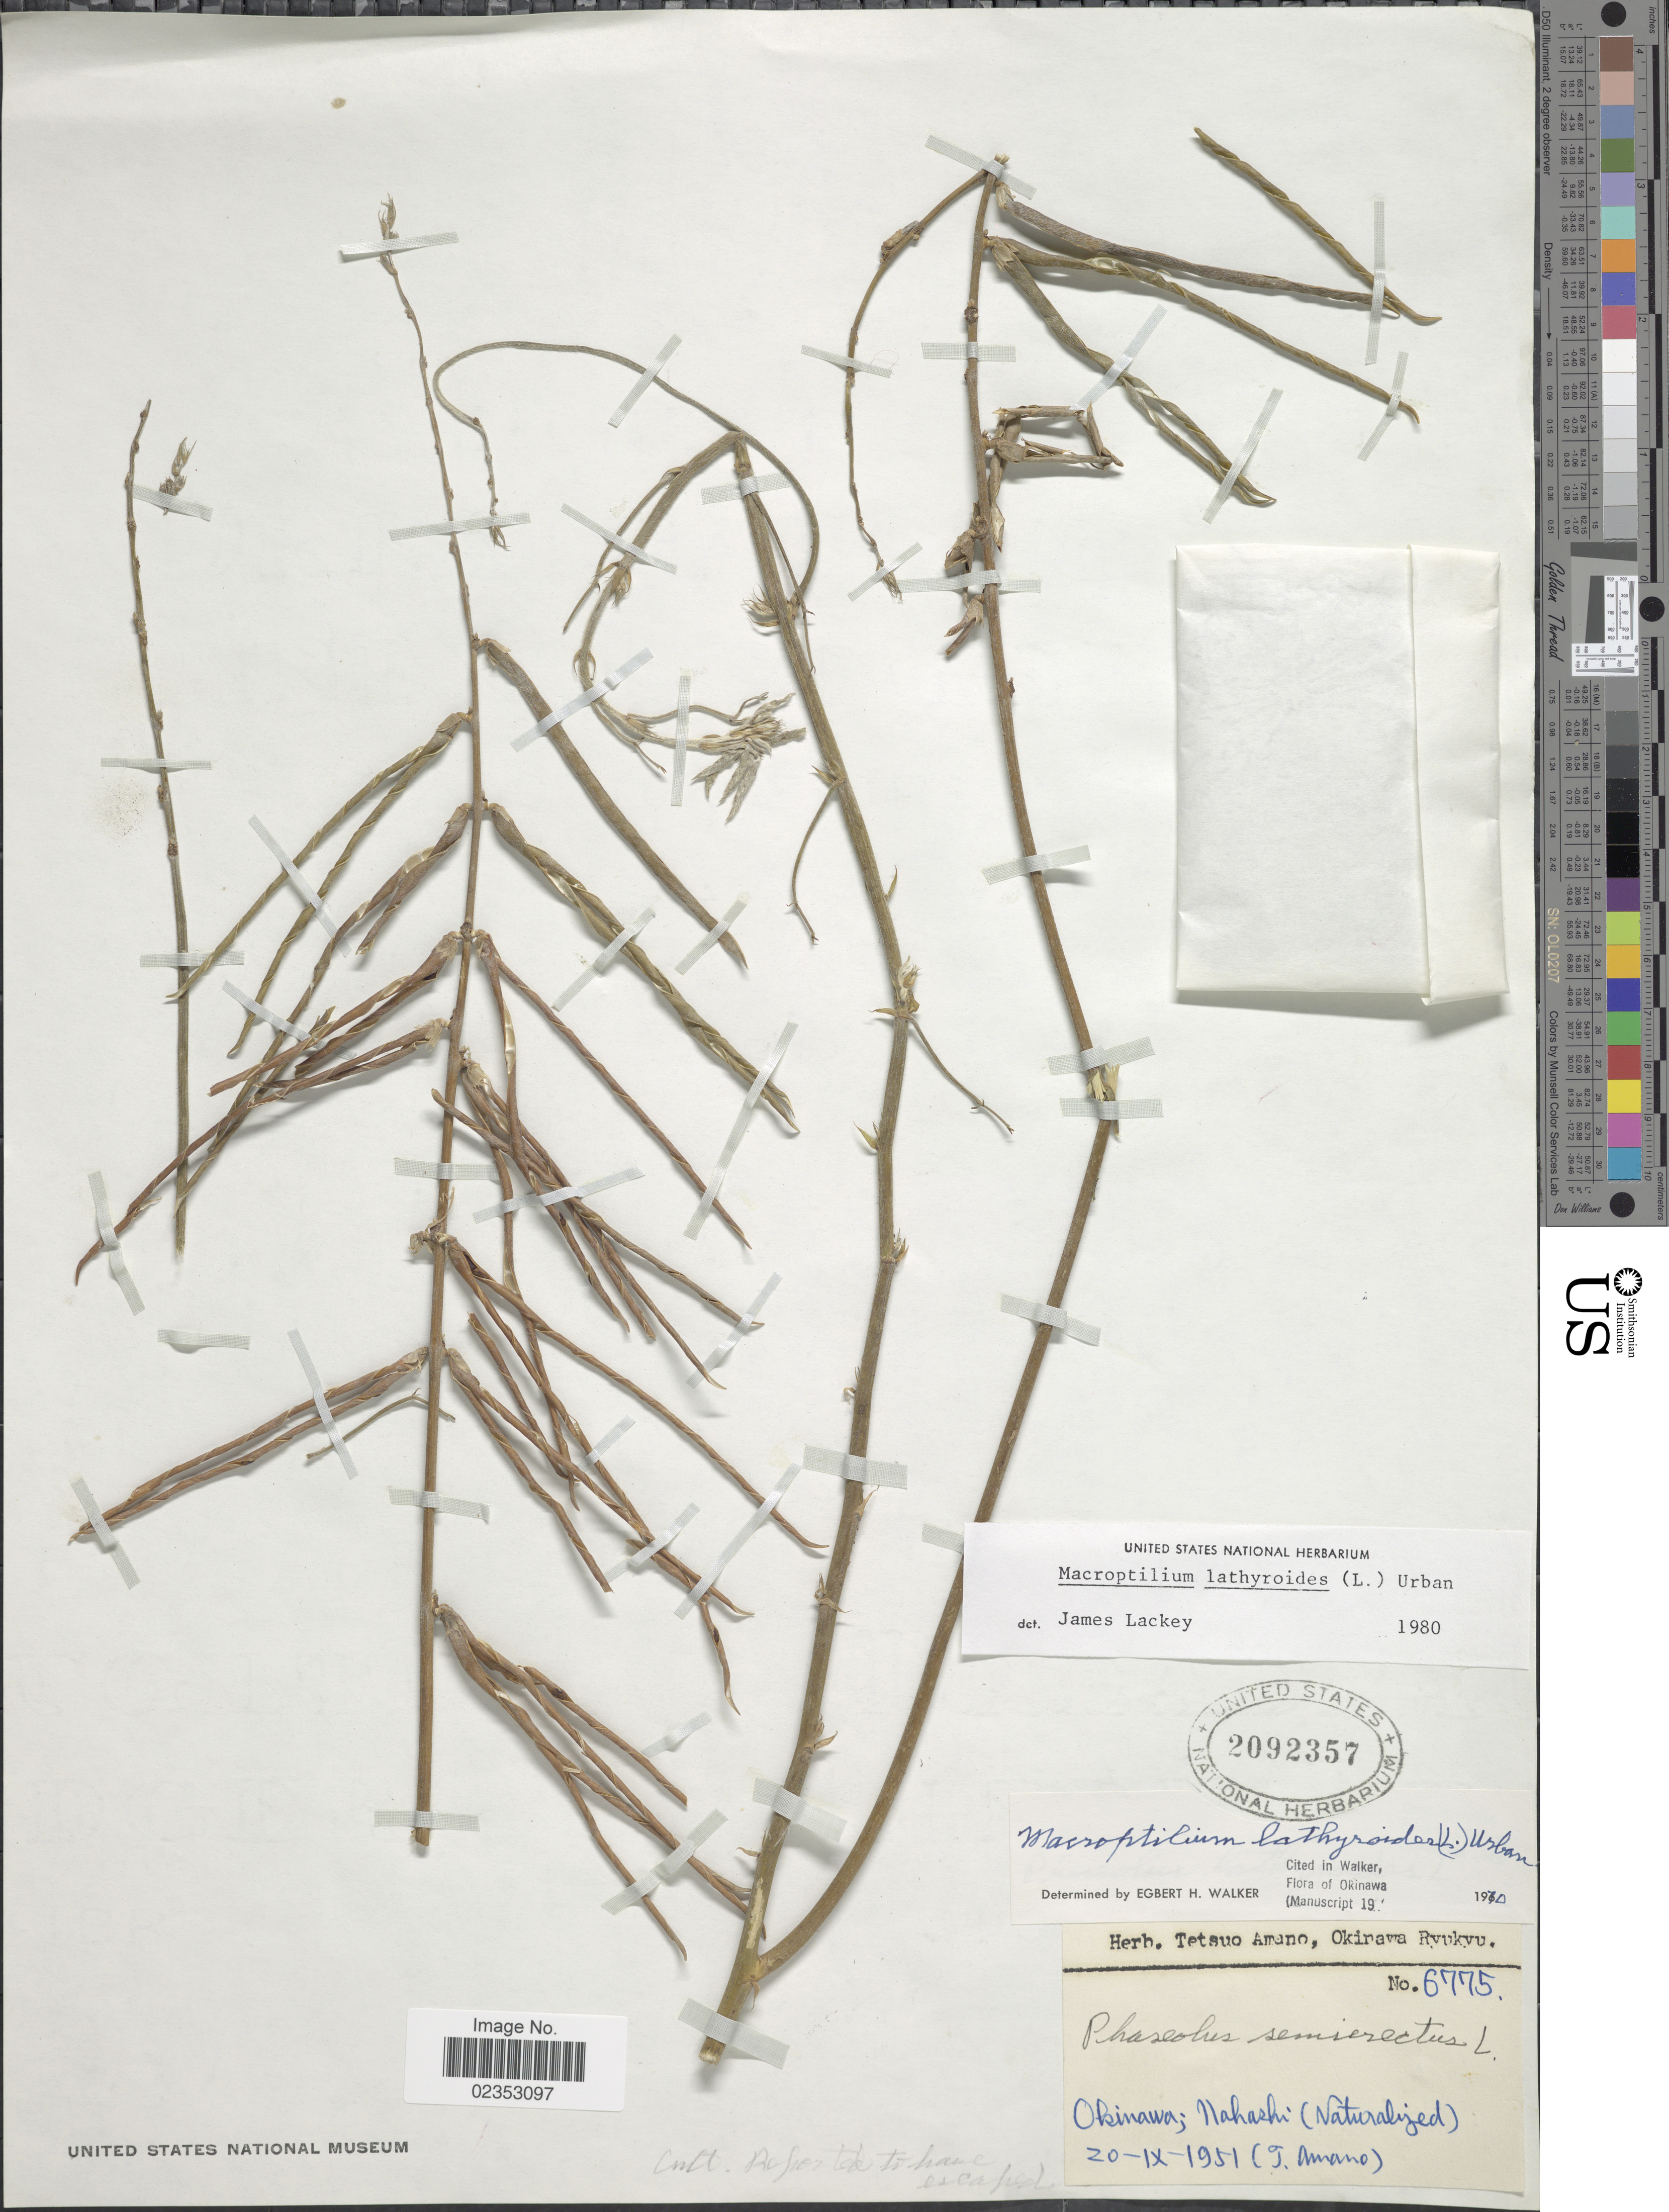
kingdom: Plantae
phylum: Tracheophyta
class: Magnoliopsida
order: Fabales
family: Fabaceae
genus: Macroptilium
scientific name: Macroptilium lathyroides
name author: (L.) Urb.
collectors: T. Amano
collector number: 6775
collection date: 1951-09-20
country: Japan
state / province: Okinawa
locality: Nahashi (Naturalized)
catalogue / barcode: US 2092357